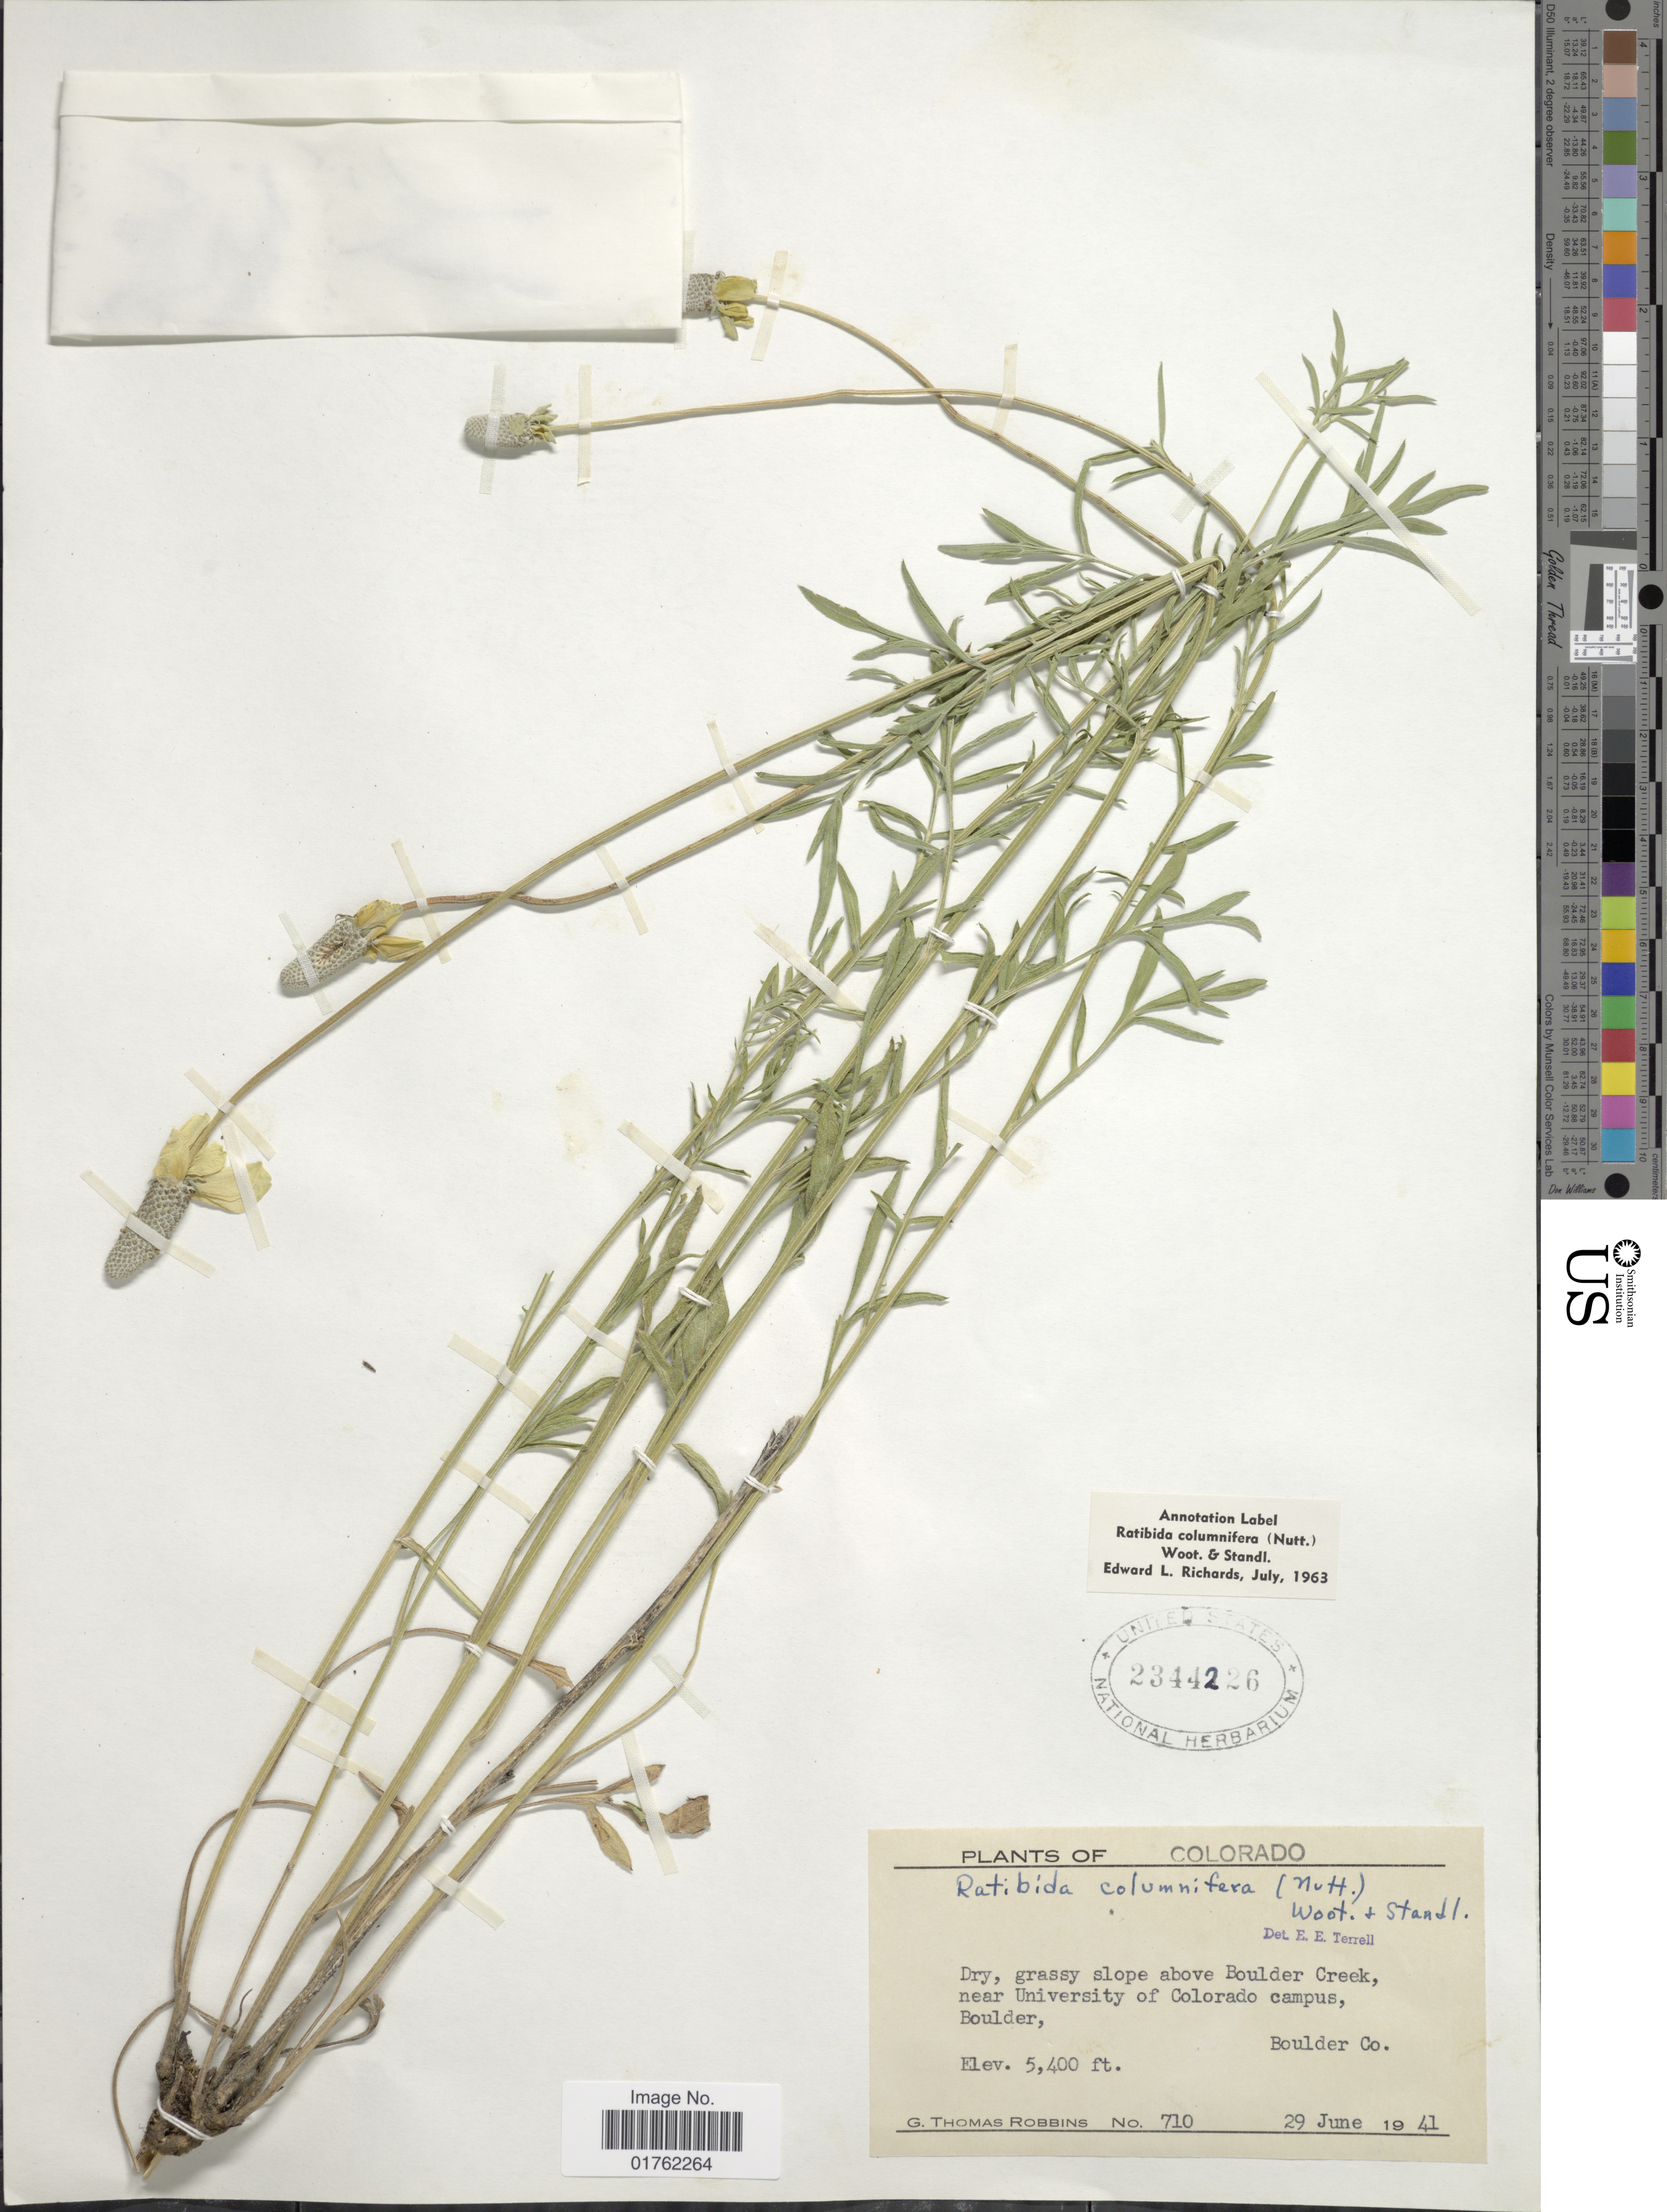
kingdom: Plantae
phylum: Tracheophyta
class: Magnoliopsida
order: Asterales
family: Asteraceae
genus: Ratibida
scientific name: Ratibida columnaris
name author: (Pursh) D. Don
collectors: G. T. Robbins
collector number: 710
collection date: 1941-06-29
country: United States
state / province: Colorado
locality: Dry, grassy slope above Boulder Creek, near University of Colorado campur, Boulder, Boulder Co.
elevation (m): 1646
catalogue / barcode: US 2344226